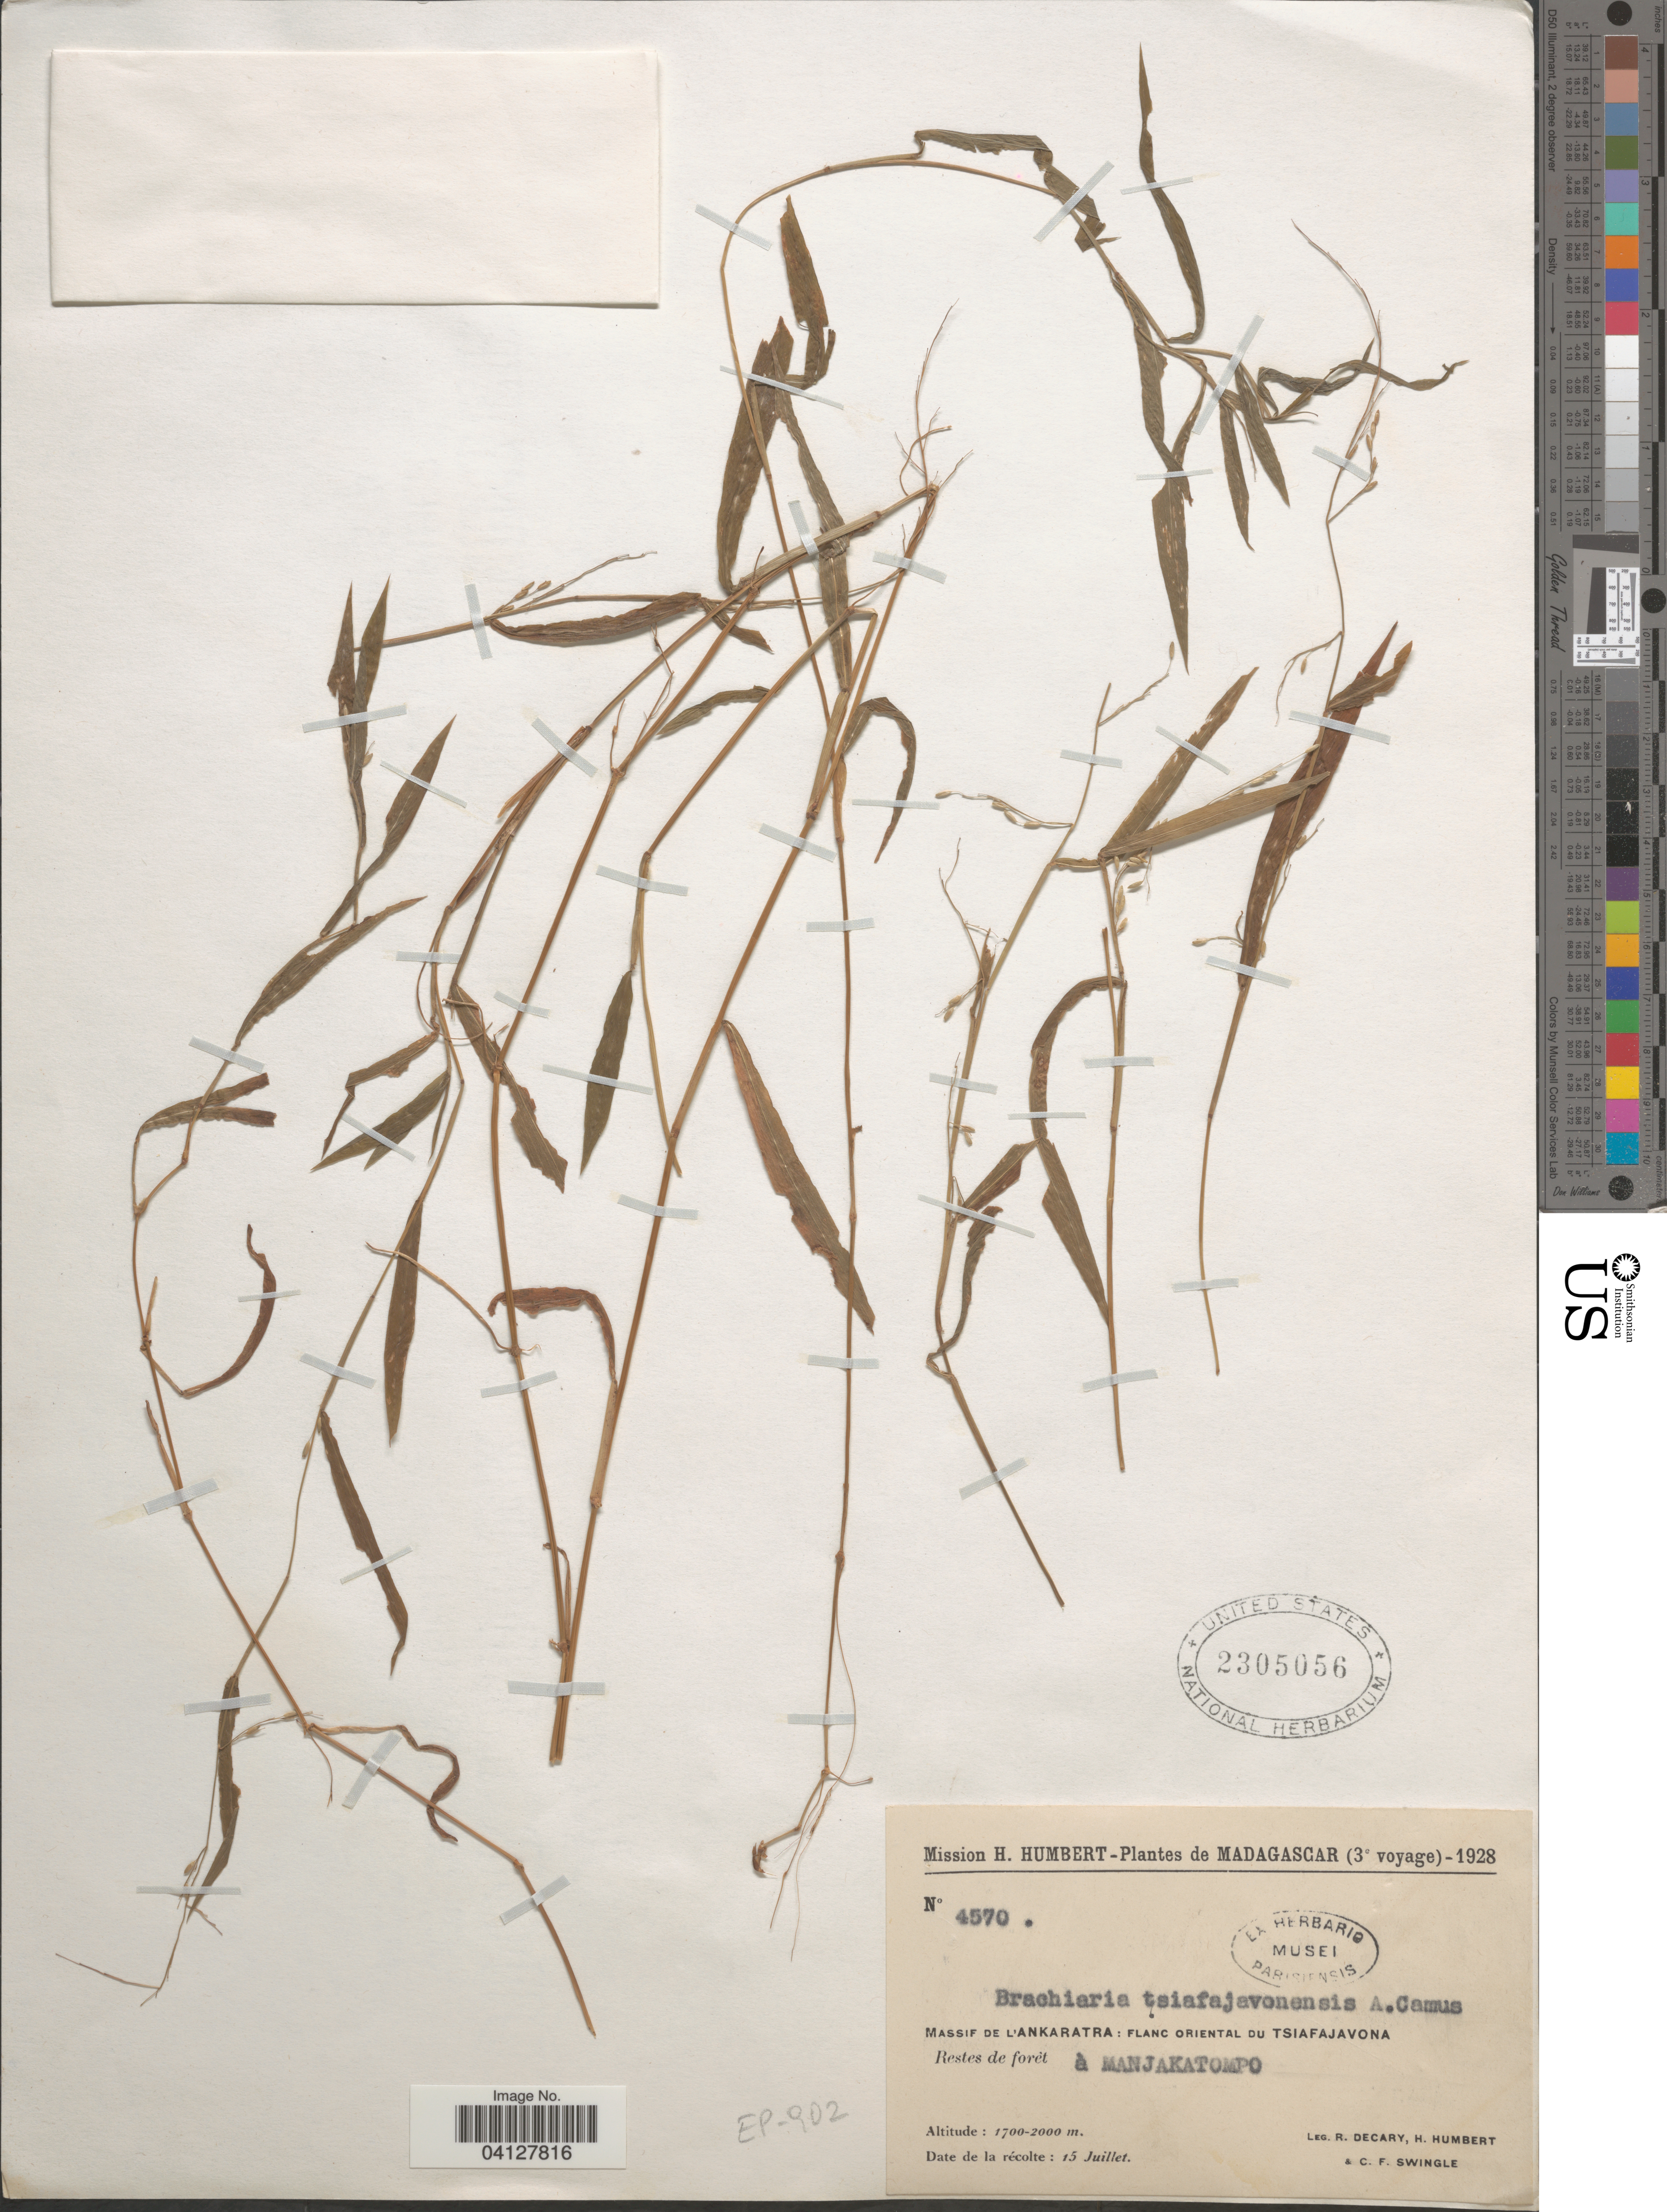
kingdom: Plantae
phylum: Tracheophyta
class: Liliopsida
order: Poales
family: Poaceae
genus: Brachiaria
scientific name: Brachiaria tsiafajavonensis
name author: A. Camus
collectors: R. Decary, H. Humbert & C. Swingle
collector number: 4570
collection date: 1928-07-15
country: Madagascar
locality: Mission H. Humbert (3ᵉ voyage). Massif de l'Ankaratra: flanc oriental du Tsiafajavona. Restes de forêt à Manjakatompo.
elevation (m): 1700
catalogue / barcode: US 2305056